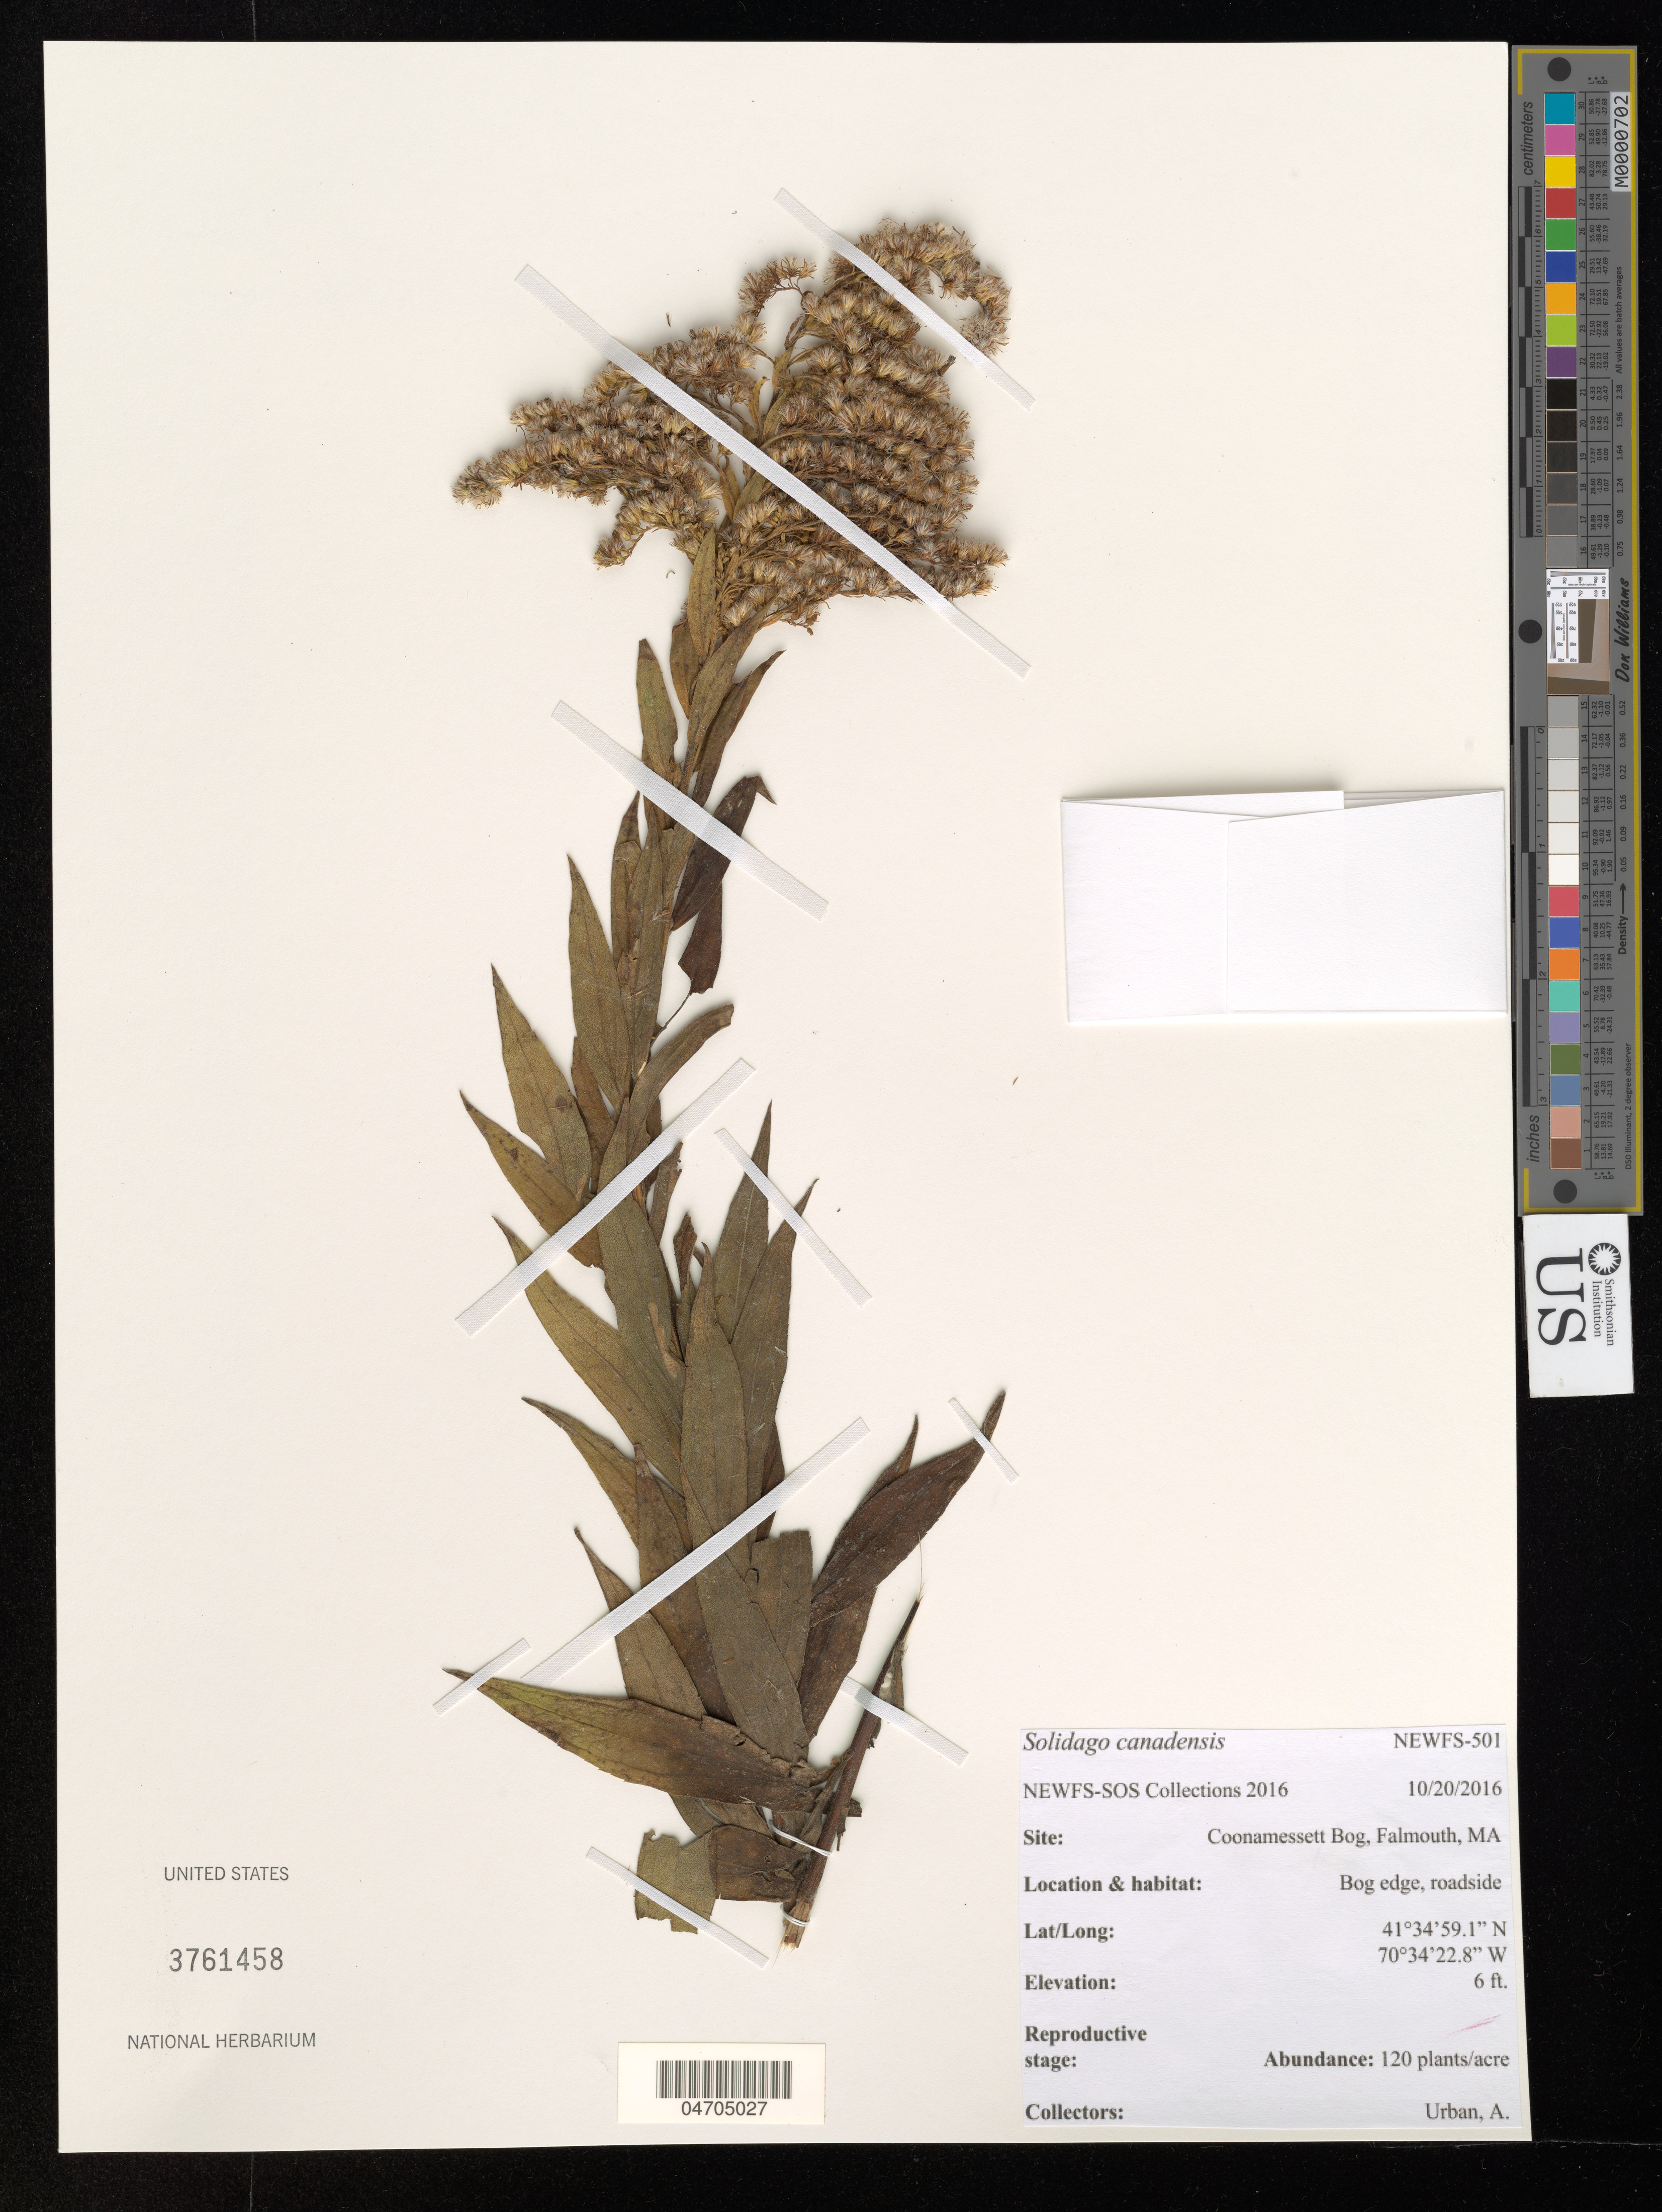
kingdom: Plantae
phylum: Tracheophyta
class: Magnoliopsida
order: Asterales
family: Asteraceae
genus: Solidago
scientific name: Solidago canadensis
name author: L.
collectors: A. Urban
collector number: NEWFS-501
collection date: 2016-10-20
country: United States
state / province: Massachusetts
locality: Coonamesset Bog, Falmouth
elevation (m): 2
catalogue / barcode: US 3761458